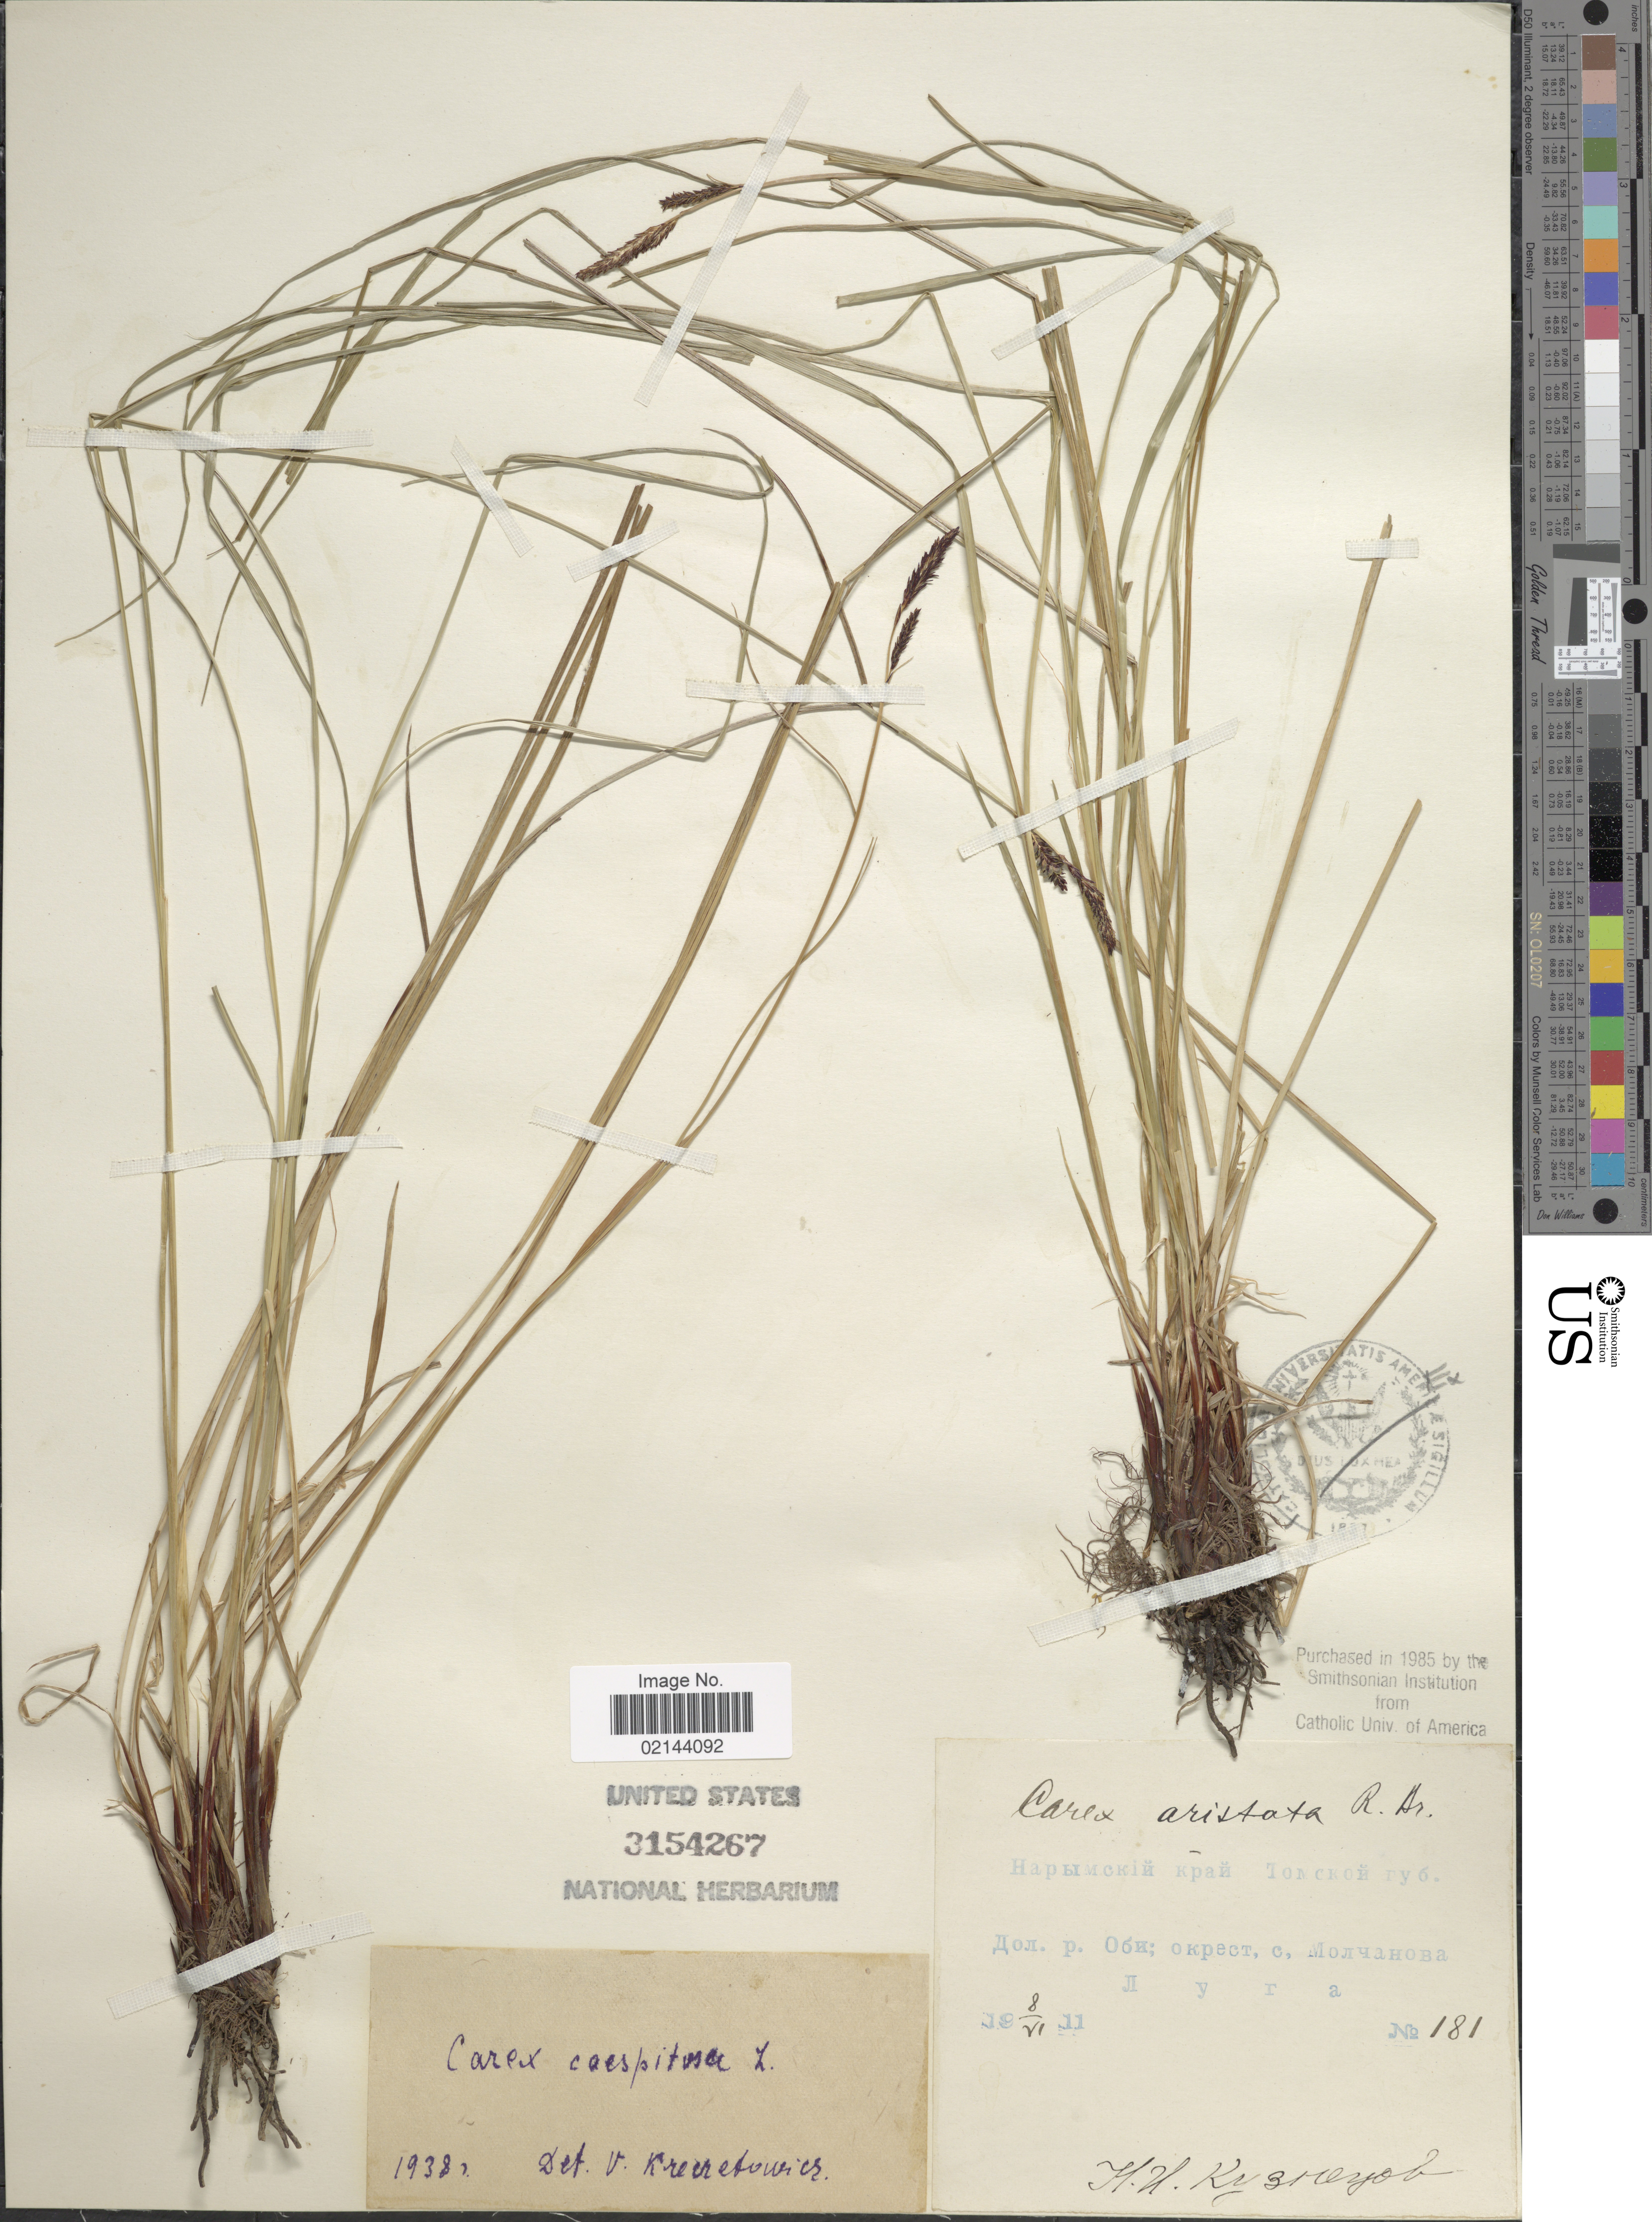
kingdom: Plantae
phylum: Tracheophyta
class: Liliopsida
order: Poales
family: Cyperaceae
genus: Carex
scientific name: Carex cespitosa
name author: L.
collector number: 181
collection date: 1811-06-08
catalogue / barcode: US 3154267